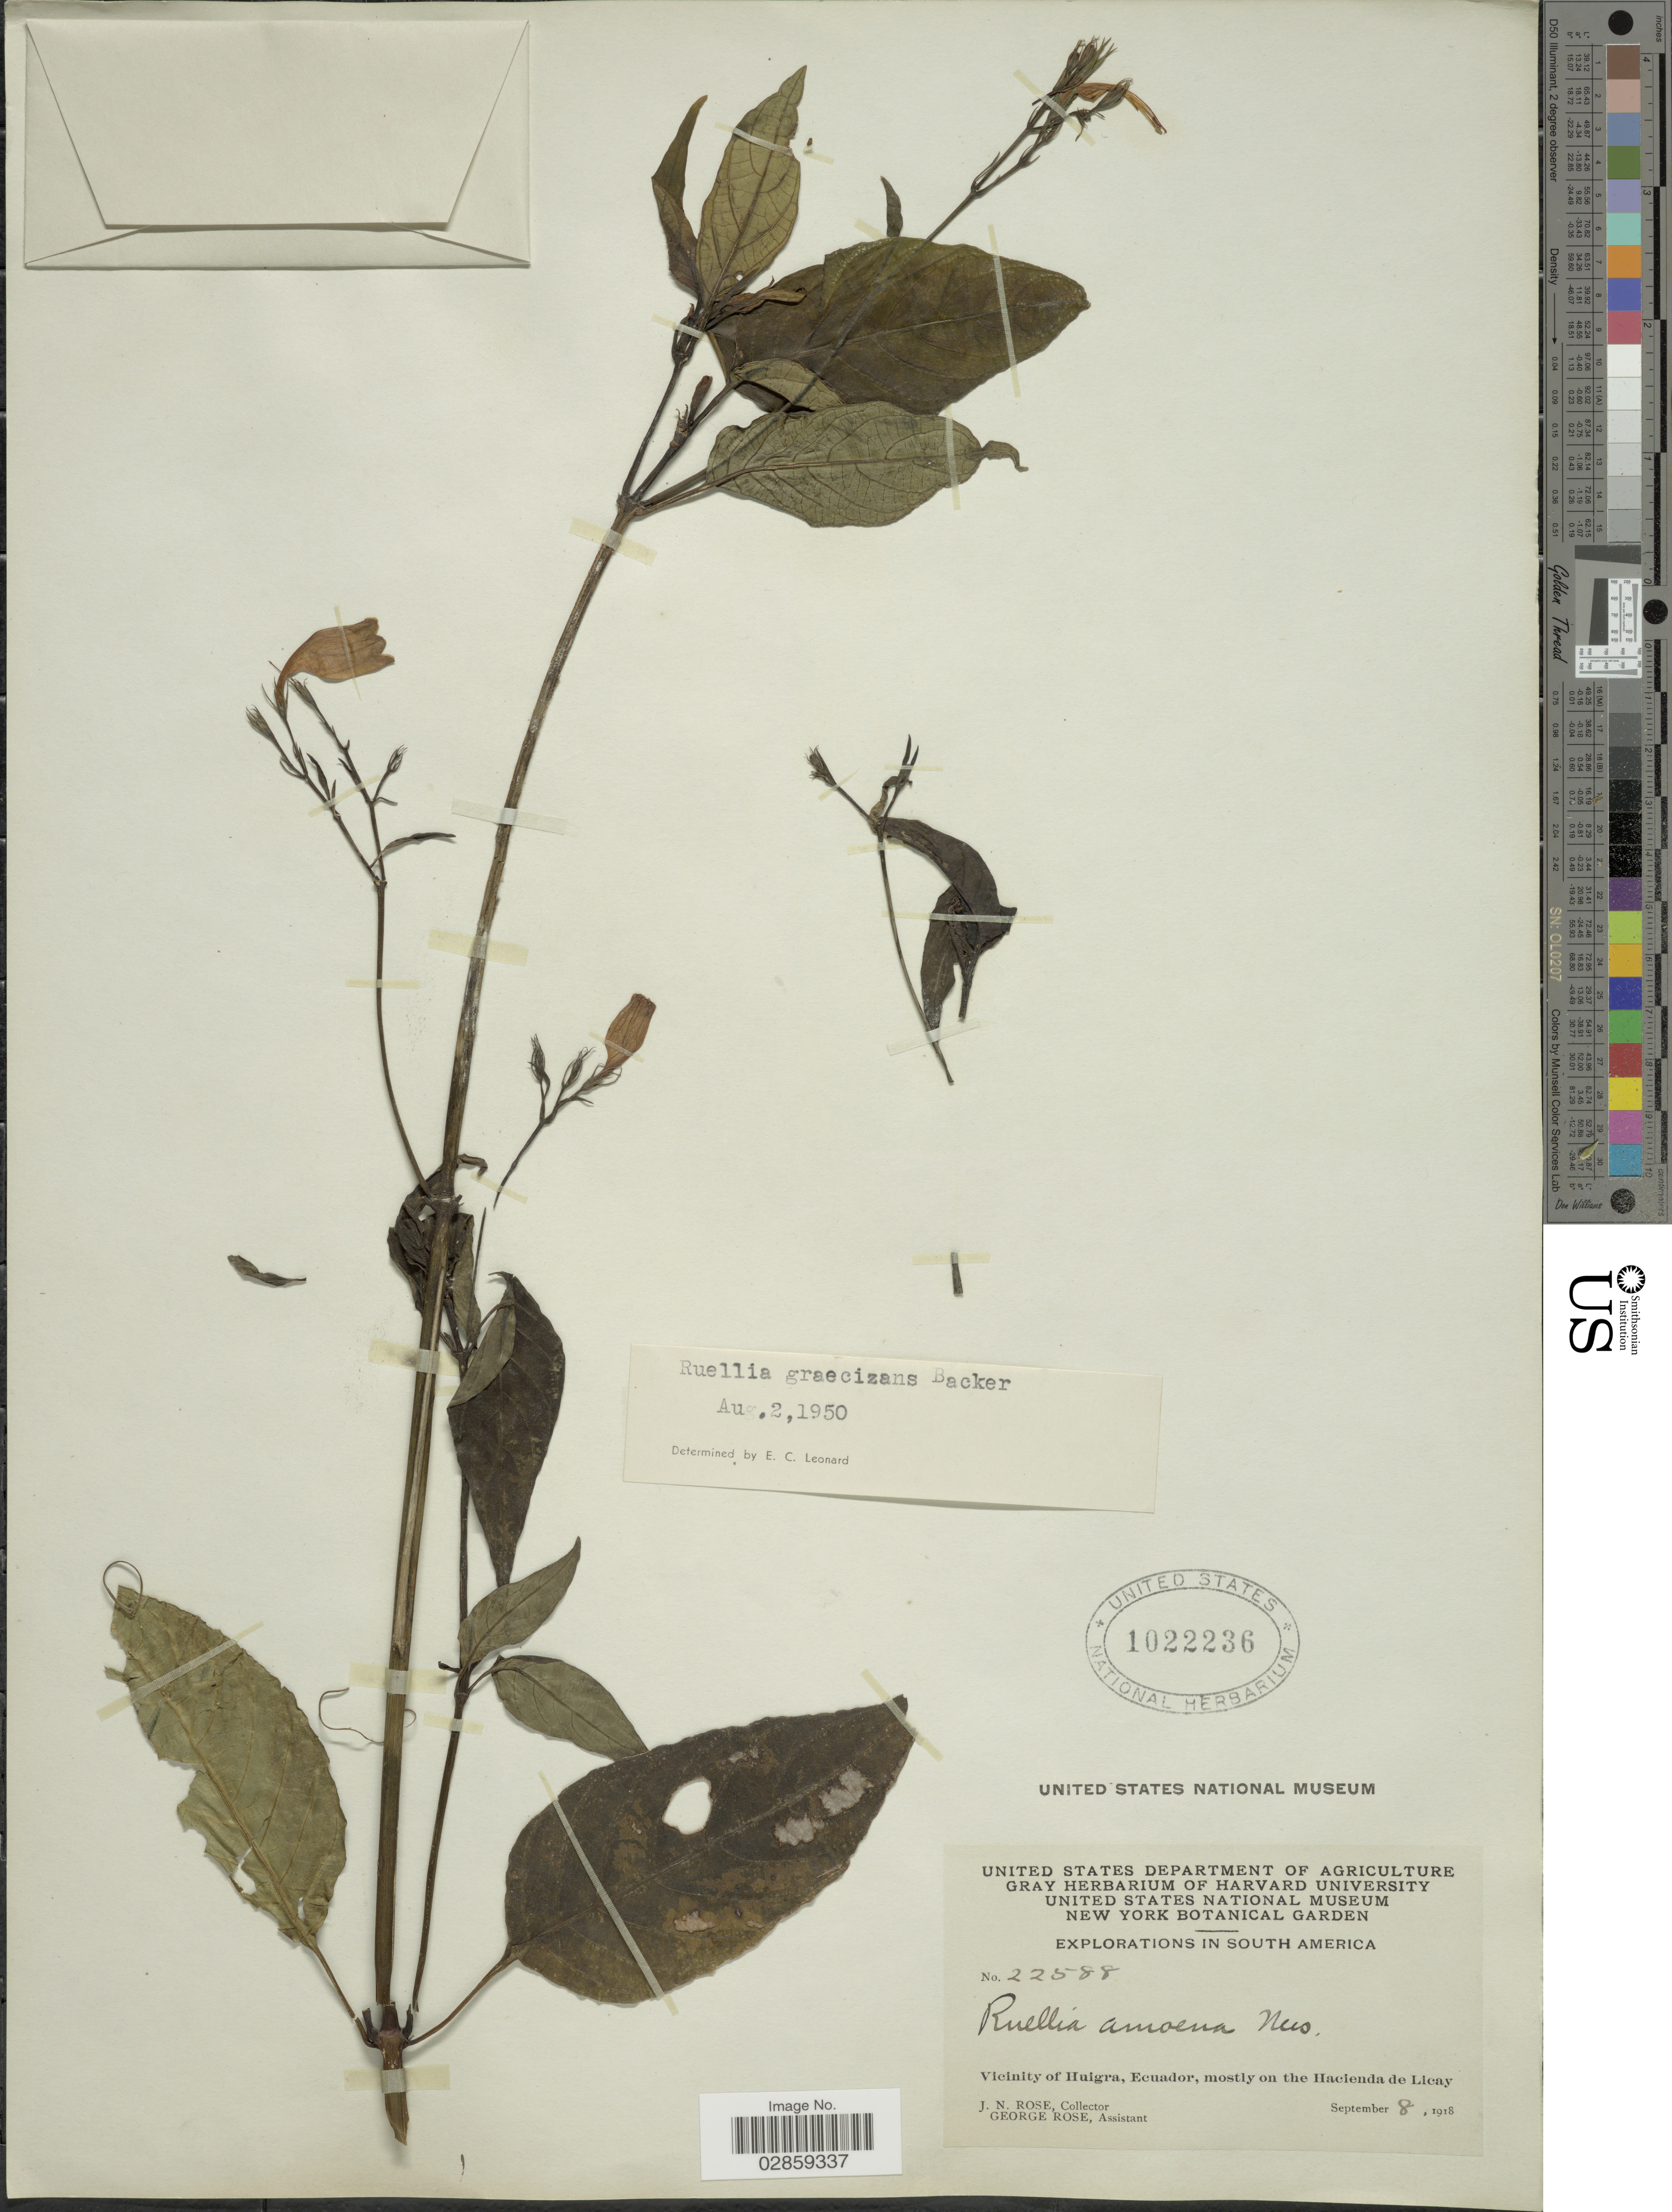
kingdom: Plantae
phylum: Tracheophyta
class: Magnoliopsida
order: Lamiales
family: Acanthaceae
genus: Ruellia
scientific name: Ruellia brevifolia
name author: (Pohl) C. Ezcurra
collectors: J. N. Rose & G. Rose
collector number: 22588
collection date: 1918-09-08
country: Ecuador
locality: Vicinity of Huigra, mostly on the Hacienda de Licay.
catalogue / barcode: US 1022236